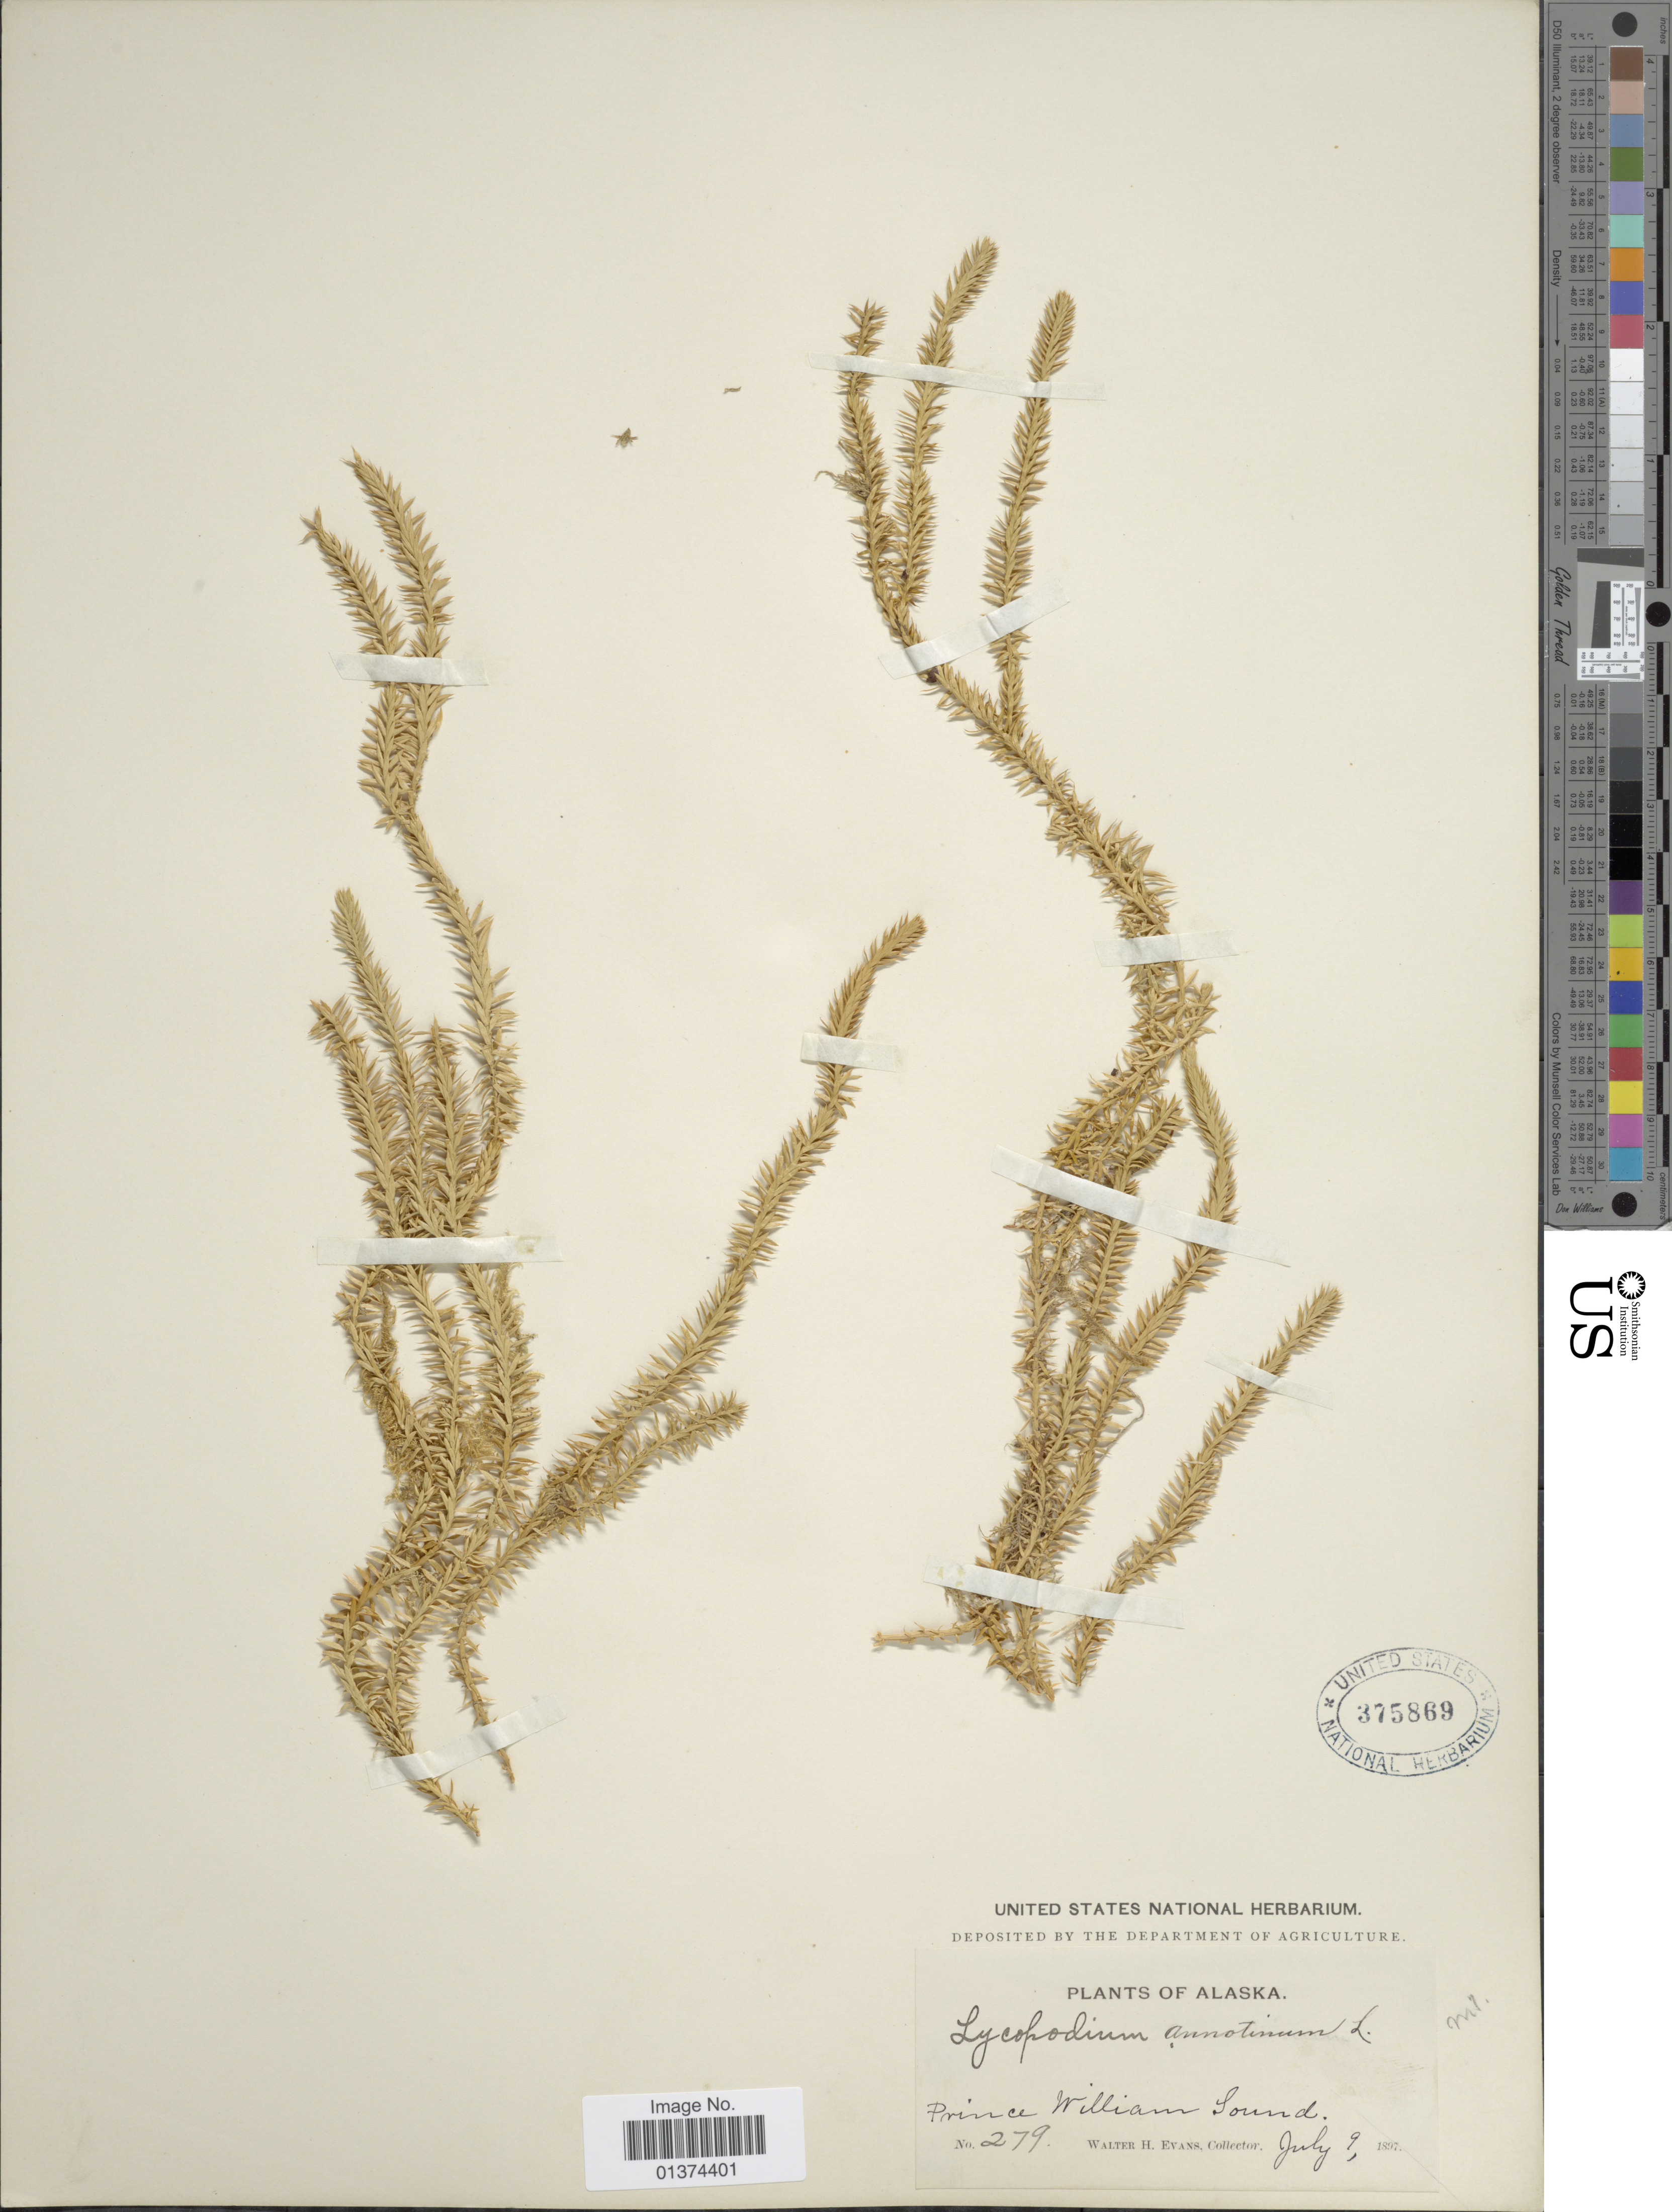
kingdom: Plantae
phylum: Tracheophyta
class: Lycopodiopsida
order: Lycopodiales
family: Lycopodiaceae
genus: Spinulum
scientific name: Spinulum annotinum subsp. annotinum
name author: (L.) A. Haines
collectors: W. H. Evans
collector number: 279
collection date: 1897-07-09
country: United States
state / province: Alaska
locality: Prince William Sound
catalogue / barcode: US 375869